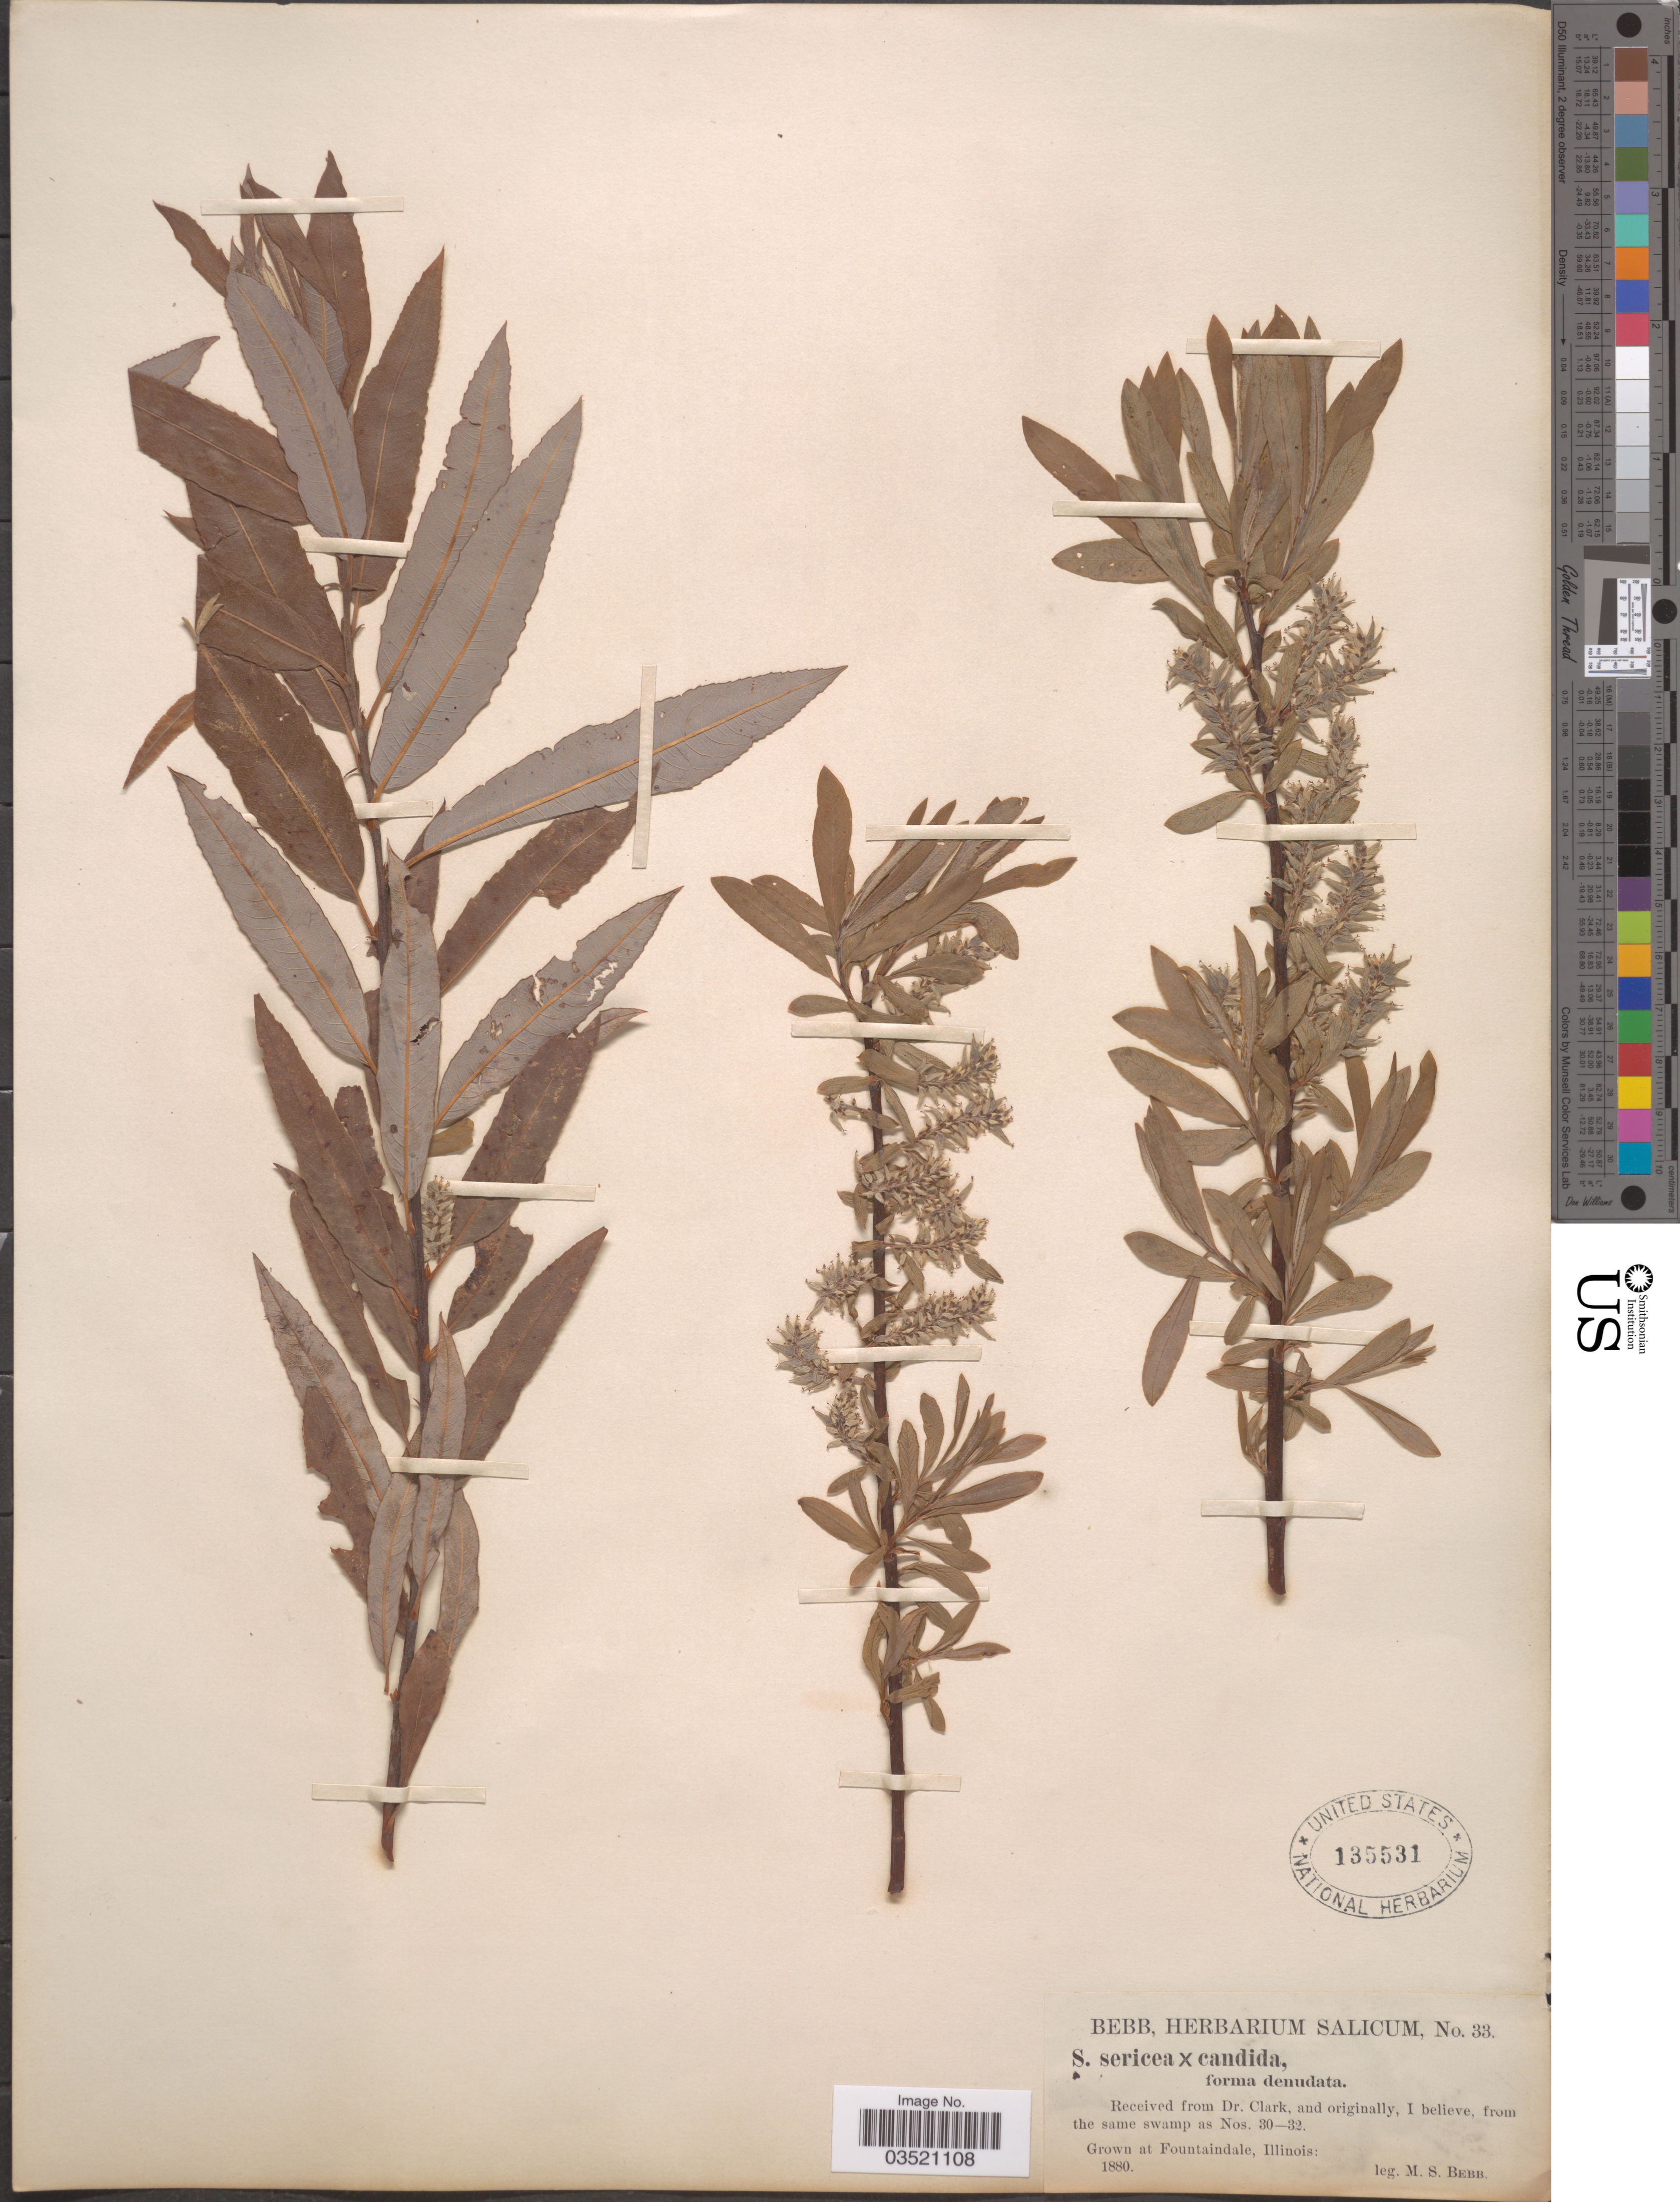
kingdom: Plantae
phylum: Tracheophyta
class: Magnoliopsida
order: Malpighiales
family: Salicaceae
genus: Salix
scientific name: Salix sericea x S. candida f. denudata (Andersson) Rouleau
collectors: M. Bebb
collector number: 33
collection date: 1880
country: United States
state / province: Illinois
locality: Grown at Fountaindale.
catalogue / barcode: US 135531